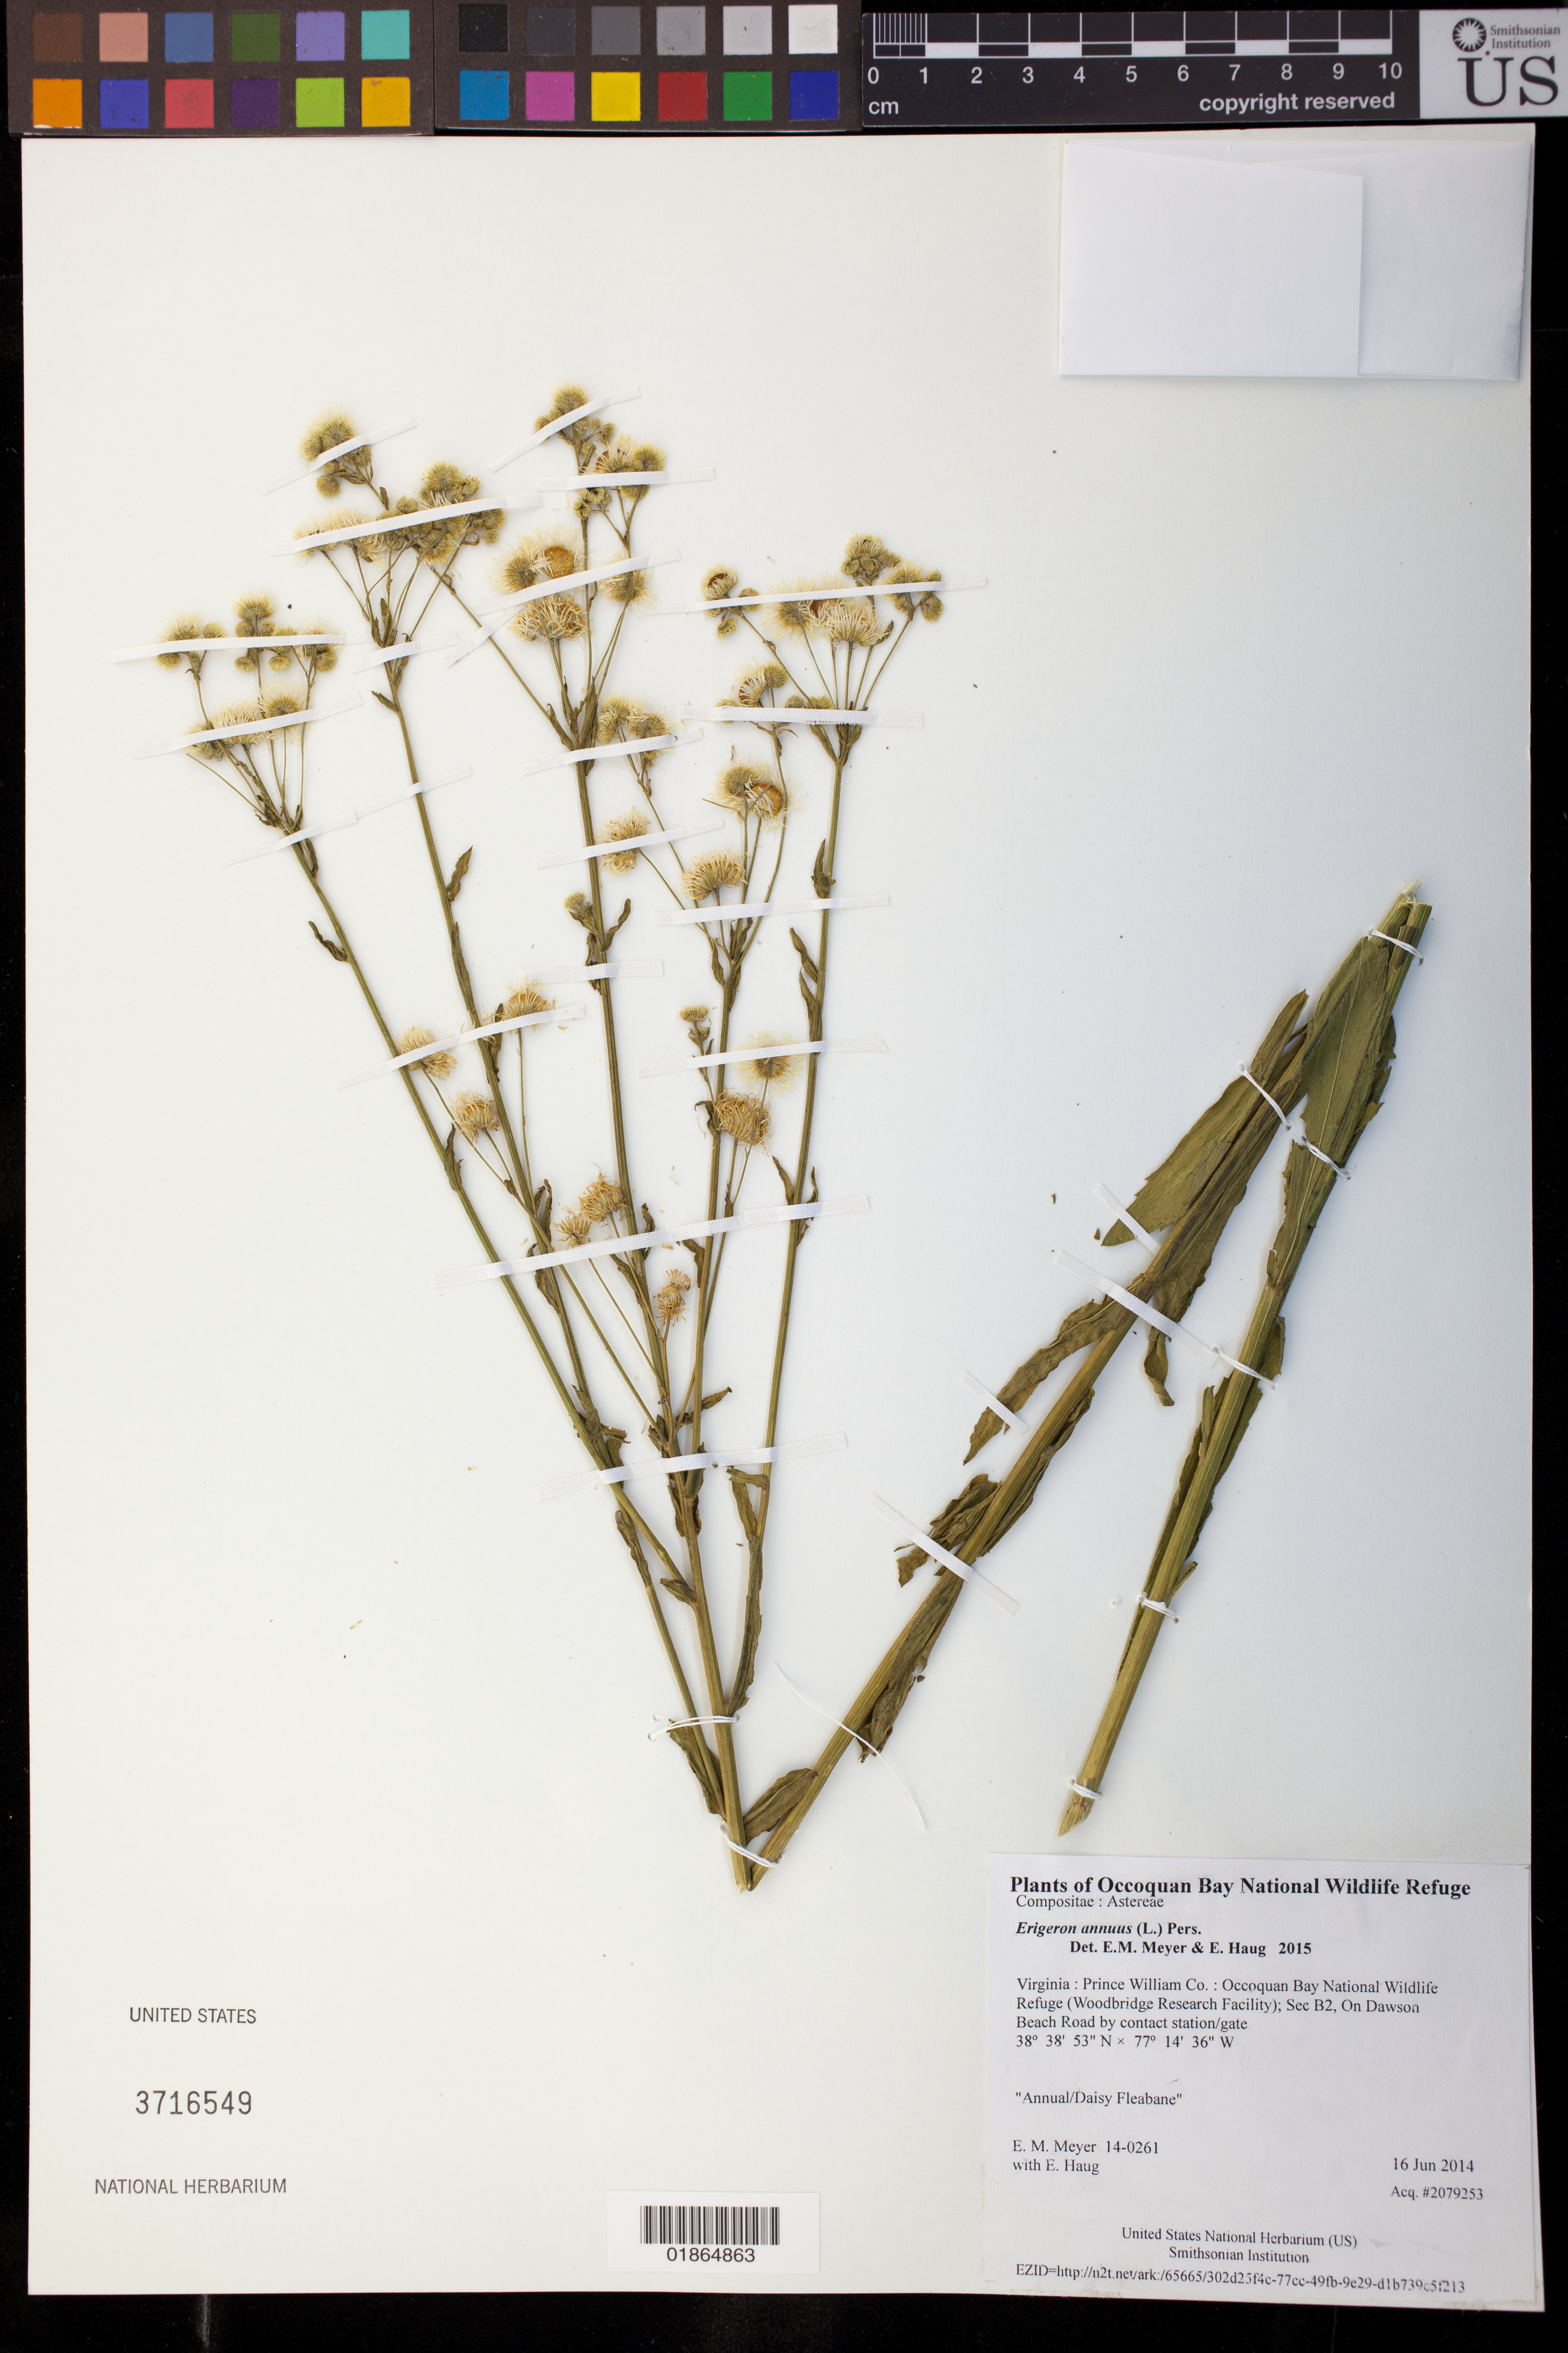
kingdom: Plantae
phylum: Tracheophyta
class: Magnoliopsida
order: Asterales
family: Asteraceae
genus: Erigeron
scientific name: Erigeron annuus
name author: (L.) Pers.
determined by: Meyer, E. M.; Haug, E.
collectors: E. M. Meyer & E. Haug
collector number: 14-0261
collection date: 2014-06-16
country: United States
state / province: Virginia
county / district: Prince William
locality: Occoquan Bay National Wildlife Refuge (Woodbridge Research Facility); Sec B2, On Dawson Beach Road by contact station/gate.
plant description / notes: Annual/Daisy Fleabane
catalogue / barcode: US 3716549